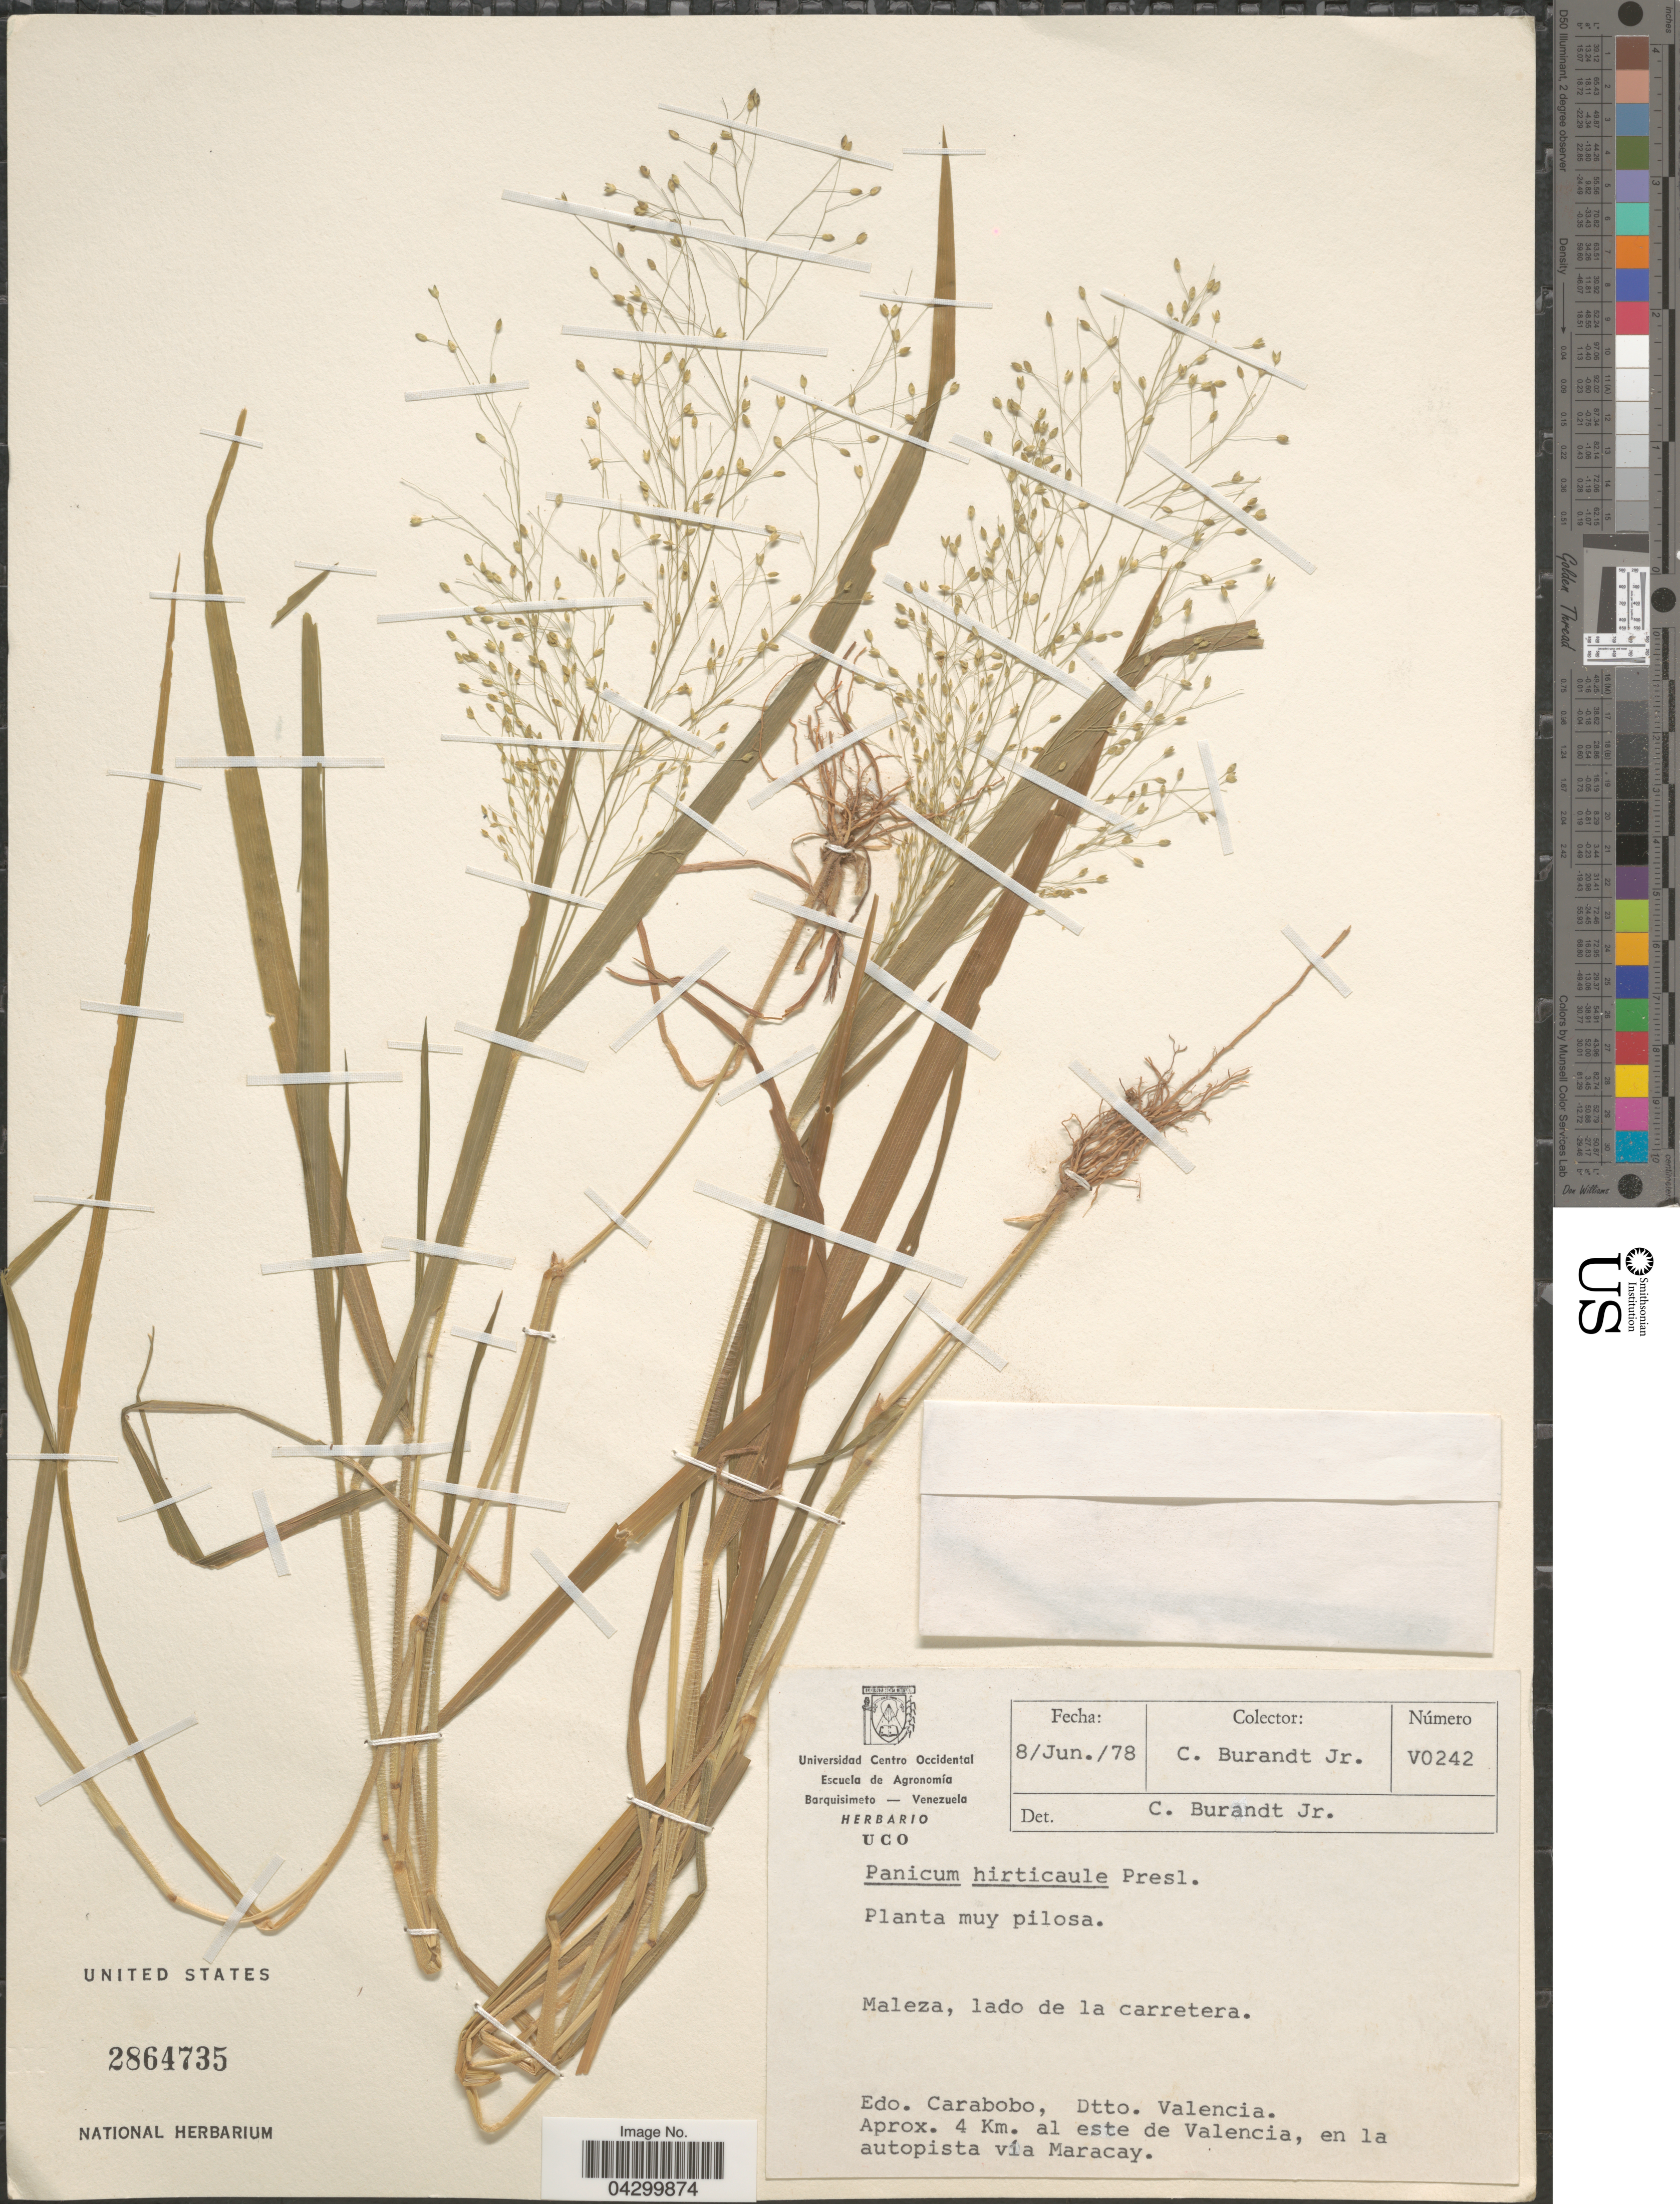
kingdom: Plantae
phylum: Tracheophyta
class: Liliopsida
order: Poales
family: Poaceae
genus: Panicum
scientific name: Panicum hirticaule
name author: J. Presl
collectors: C. Burandt Jr.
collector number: V0242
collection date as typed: Transcribed d/m/y: 8/6/78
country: Venezuela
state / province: Carabobo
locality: Maleza, lado de la carretera. Edo. Carabobo, Dtto. Valencia. Approx. 4 Km. al este de Valencia, en la autopista vía Maracay.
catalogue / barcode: US 2864735